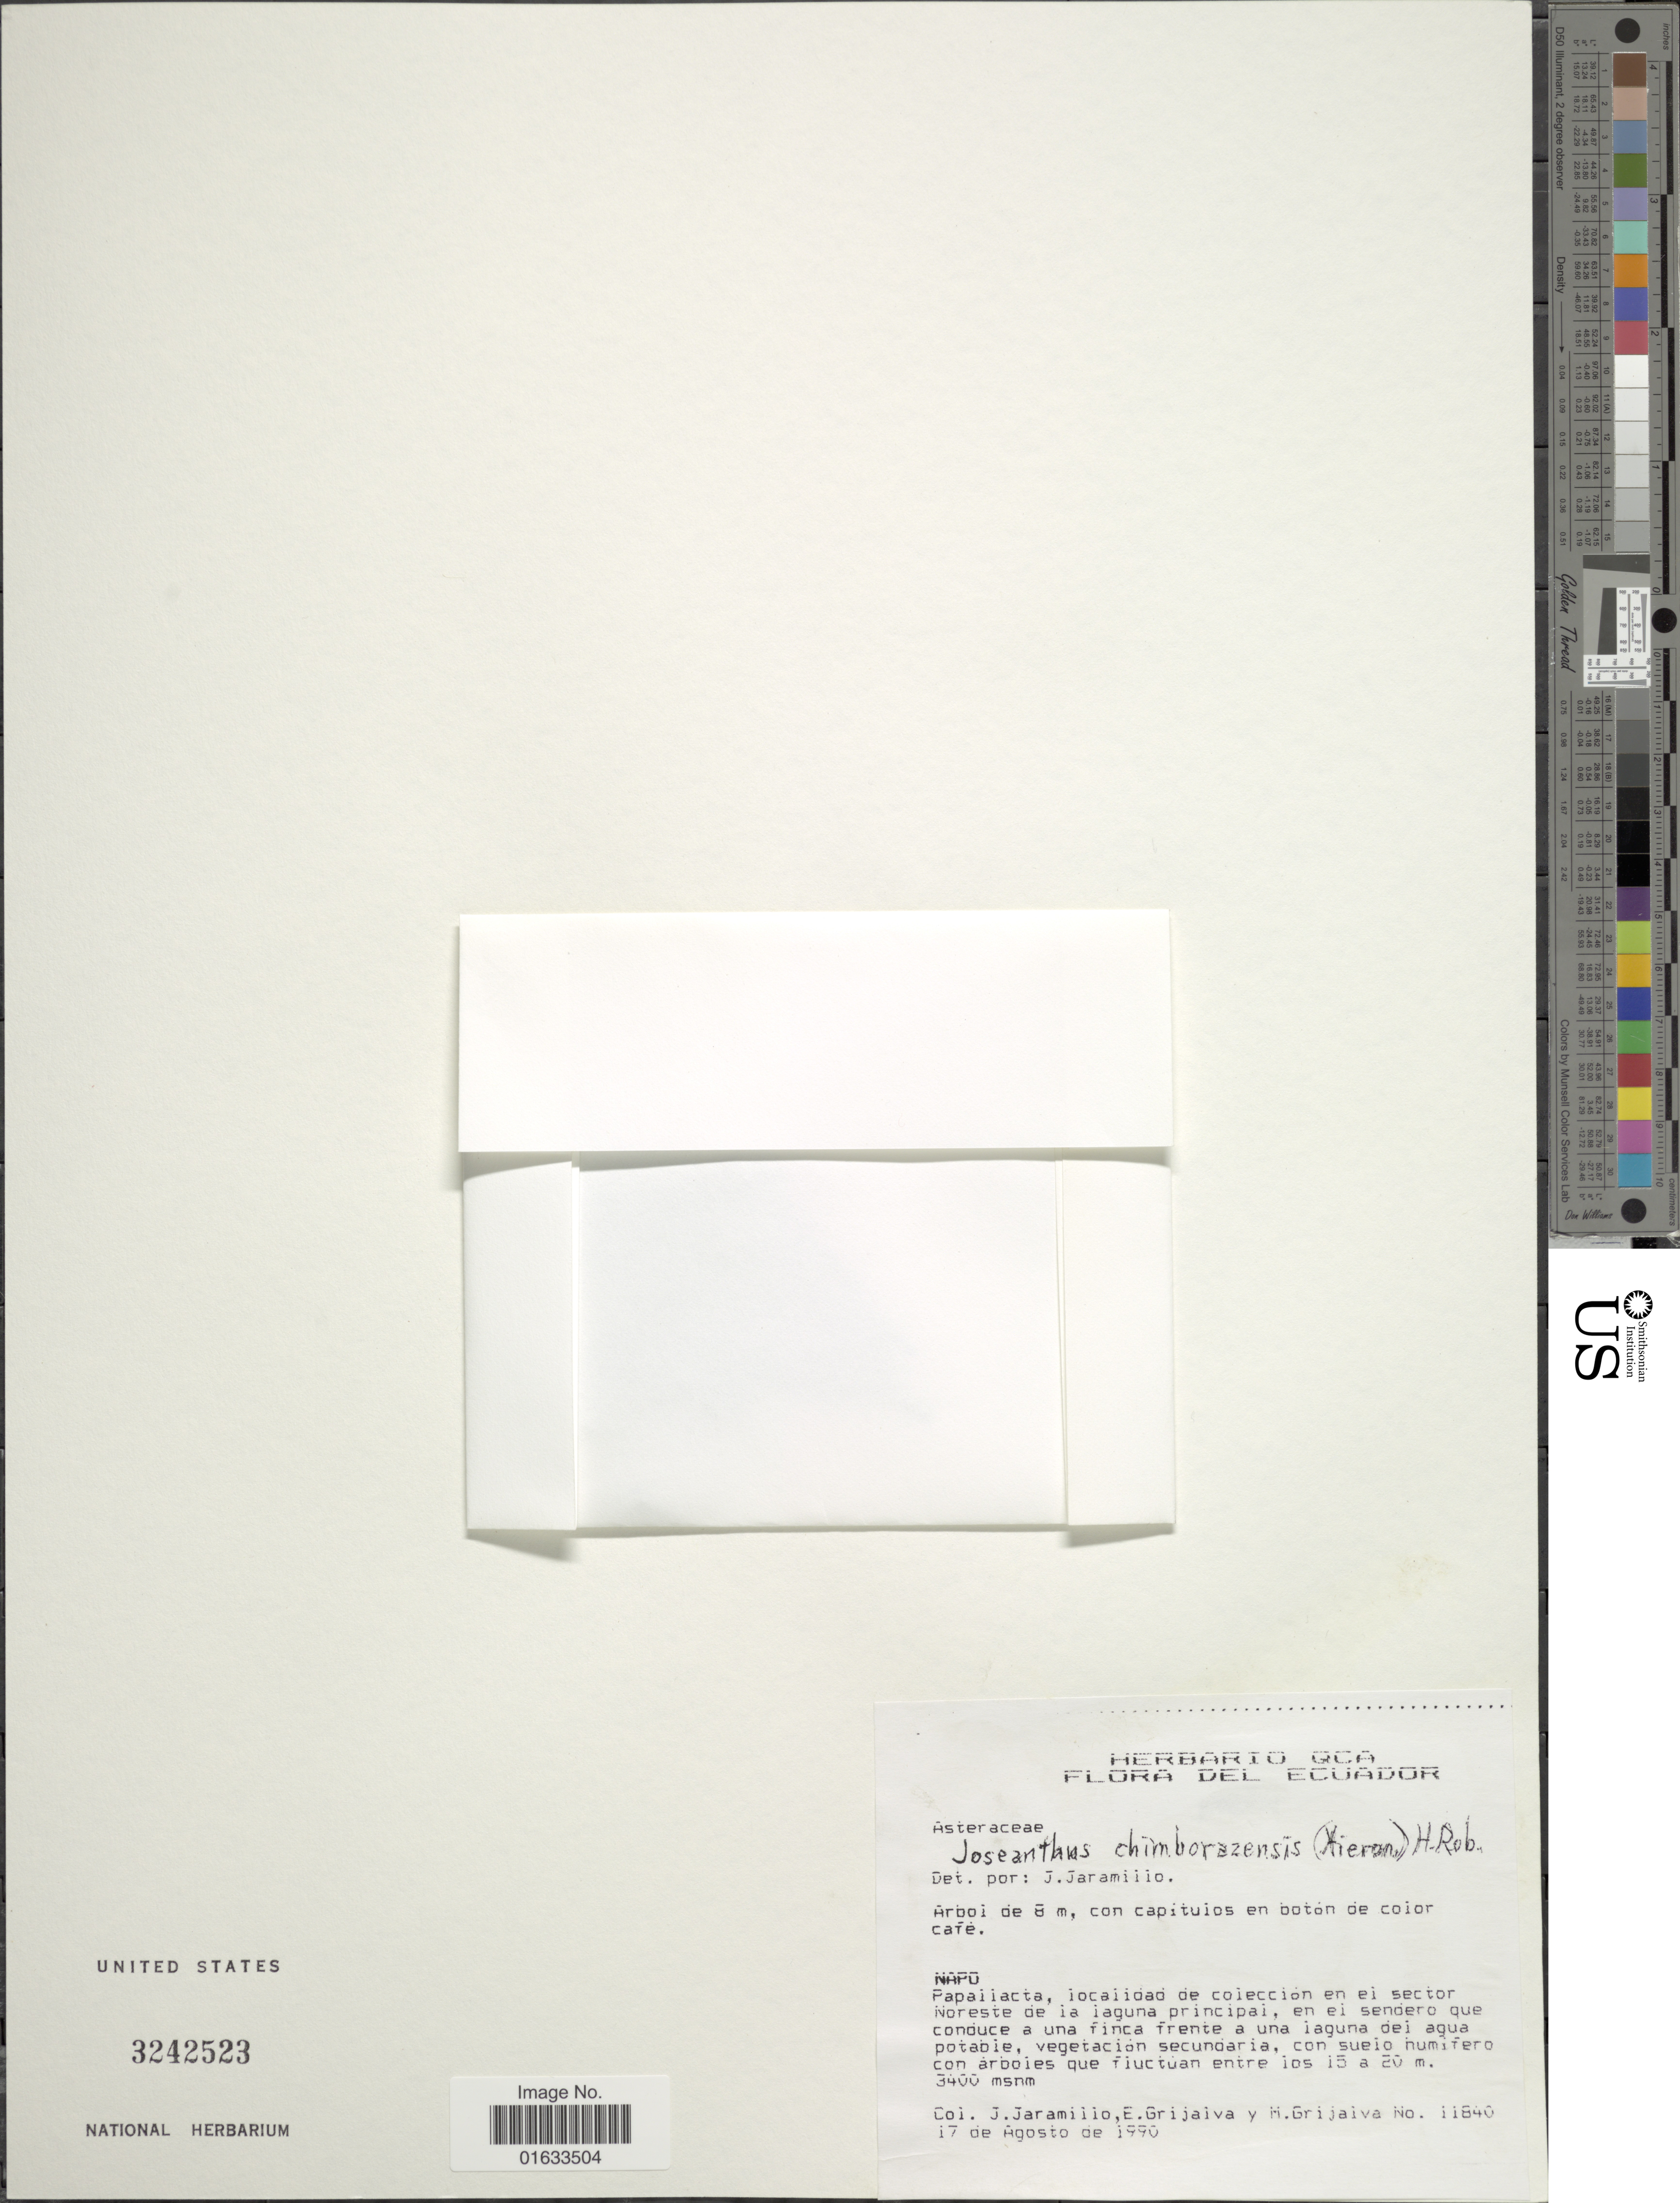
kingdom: Plantae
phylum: Tracheophyta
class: Magnoliopsida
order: Asterales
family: Asteraceae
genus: Joseanthus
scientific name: Joseanthus chimborazensis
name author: (Hieron.) H. Rob.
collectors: J. Jaramillo, E. Grijaiva & M. Grijaiva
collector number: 11840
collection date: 1990-08-17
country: Ecuador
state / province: Napo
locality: Napo.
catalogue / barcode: US 3242523